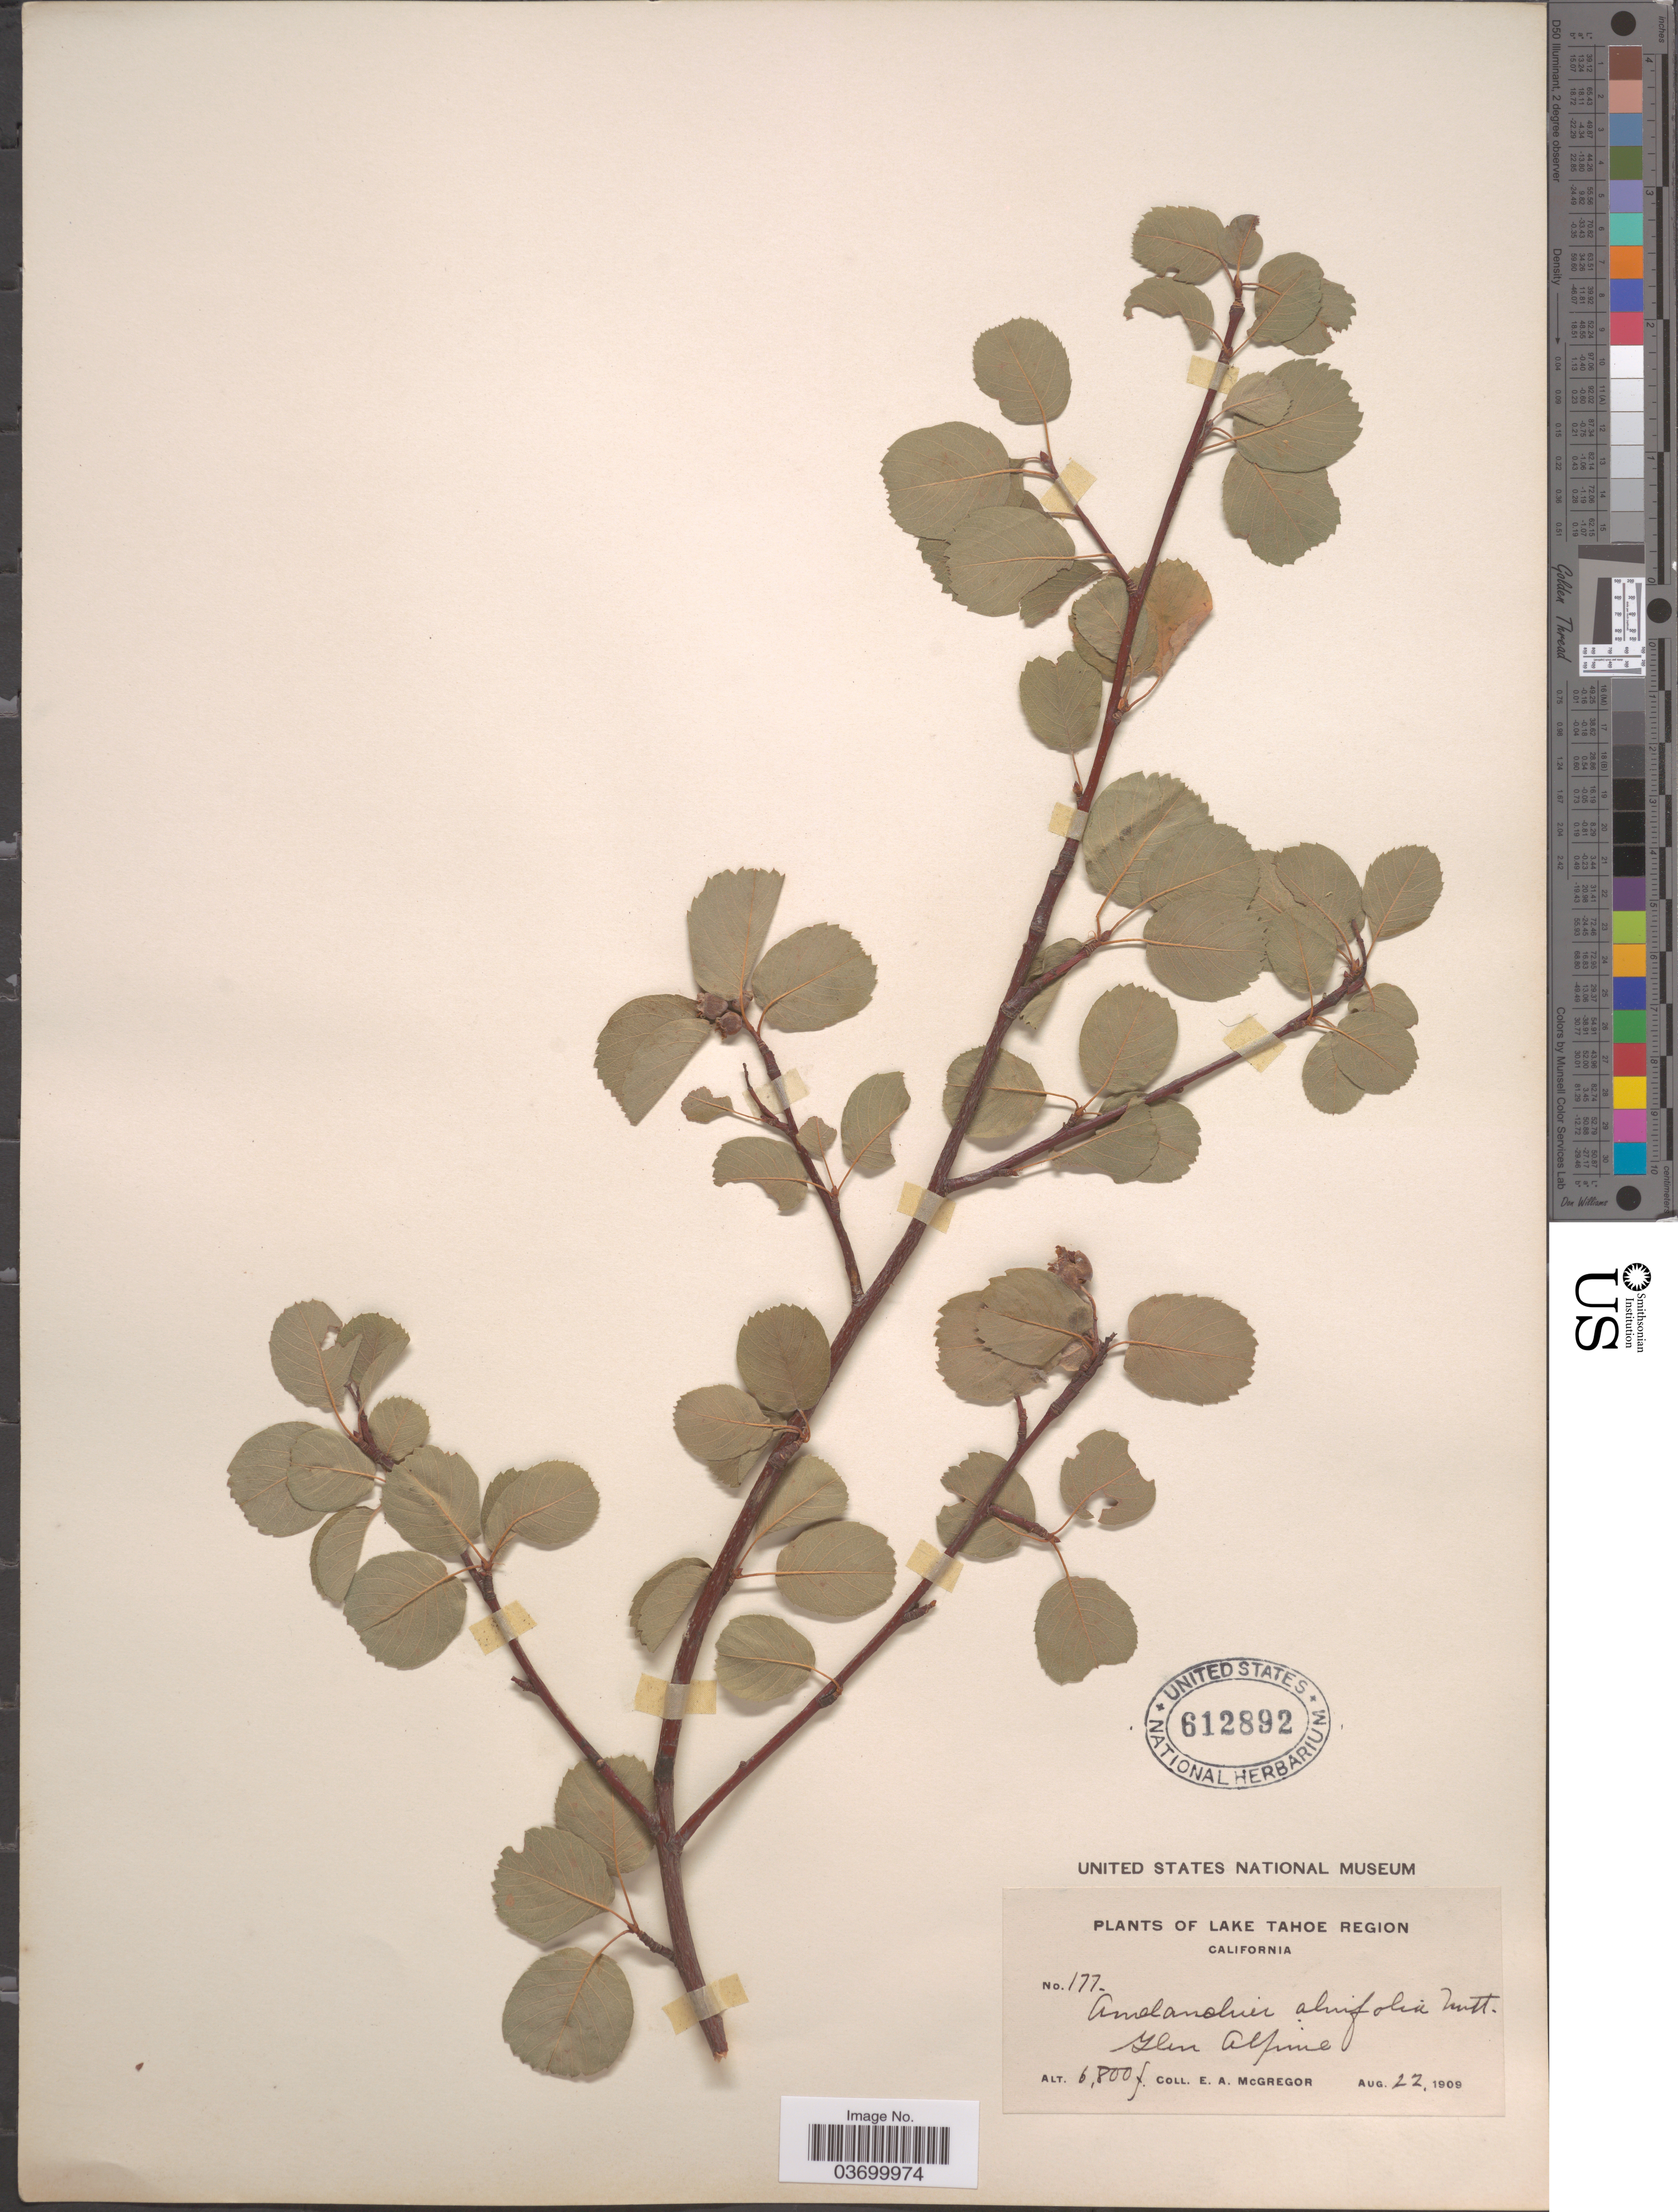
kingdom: Plantae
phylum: Tracheophyta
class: Magnoliopsida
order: Rosales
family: Rosaceae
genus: Amelanchier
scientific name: Amelanchier alnifolia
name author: (Nutt.) Nutt. ex M. Roem.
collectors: E. A. McGregor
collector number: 177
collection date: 1909-08-22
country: United States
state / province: California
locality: Lake Tahoe Region. Glen Alpine.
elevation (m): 2073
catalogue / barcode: US 612892